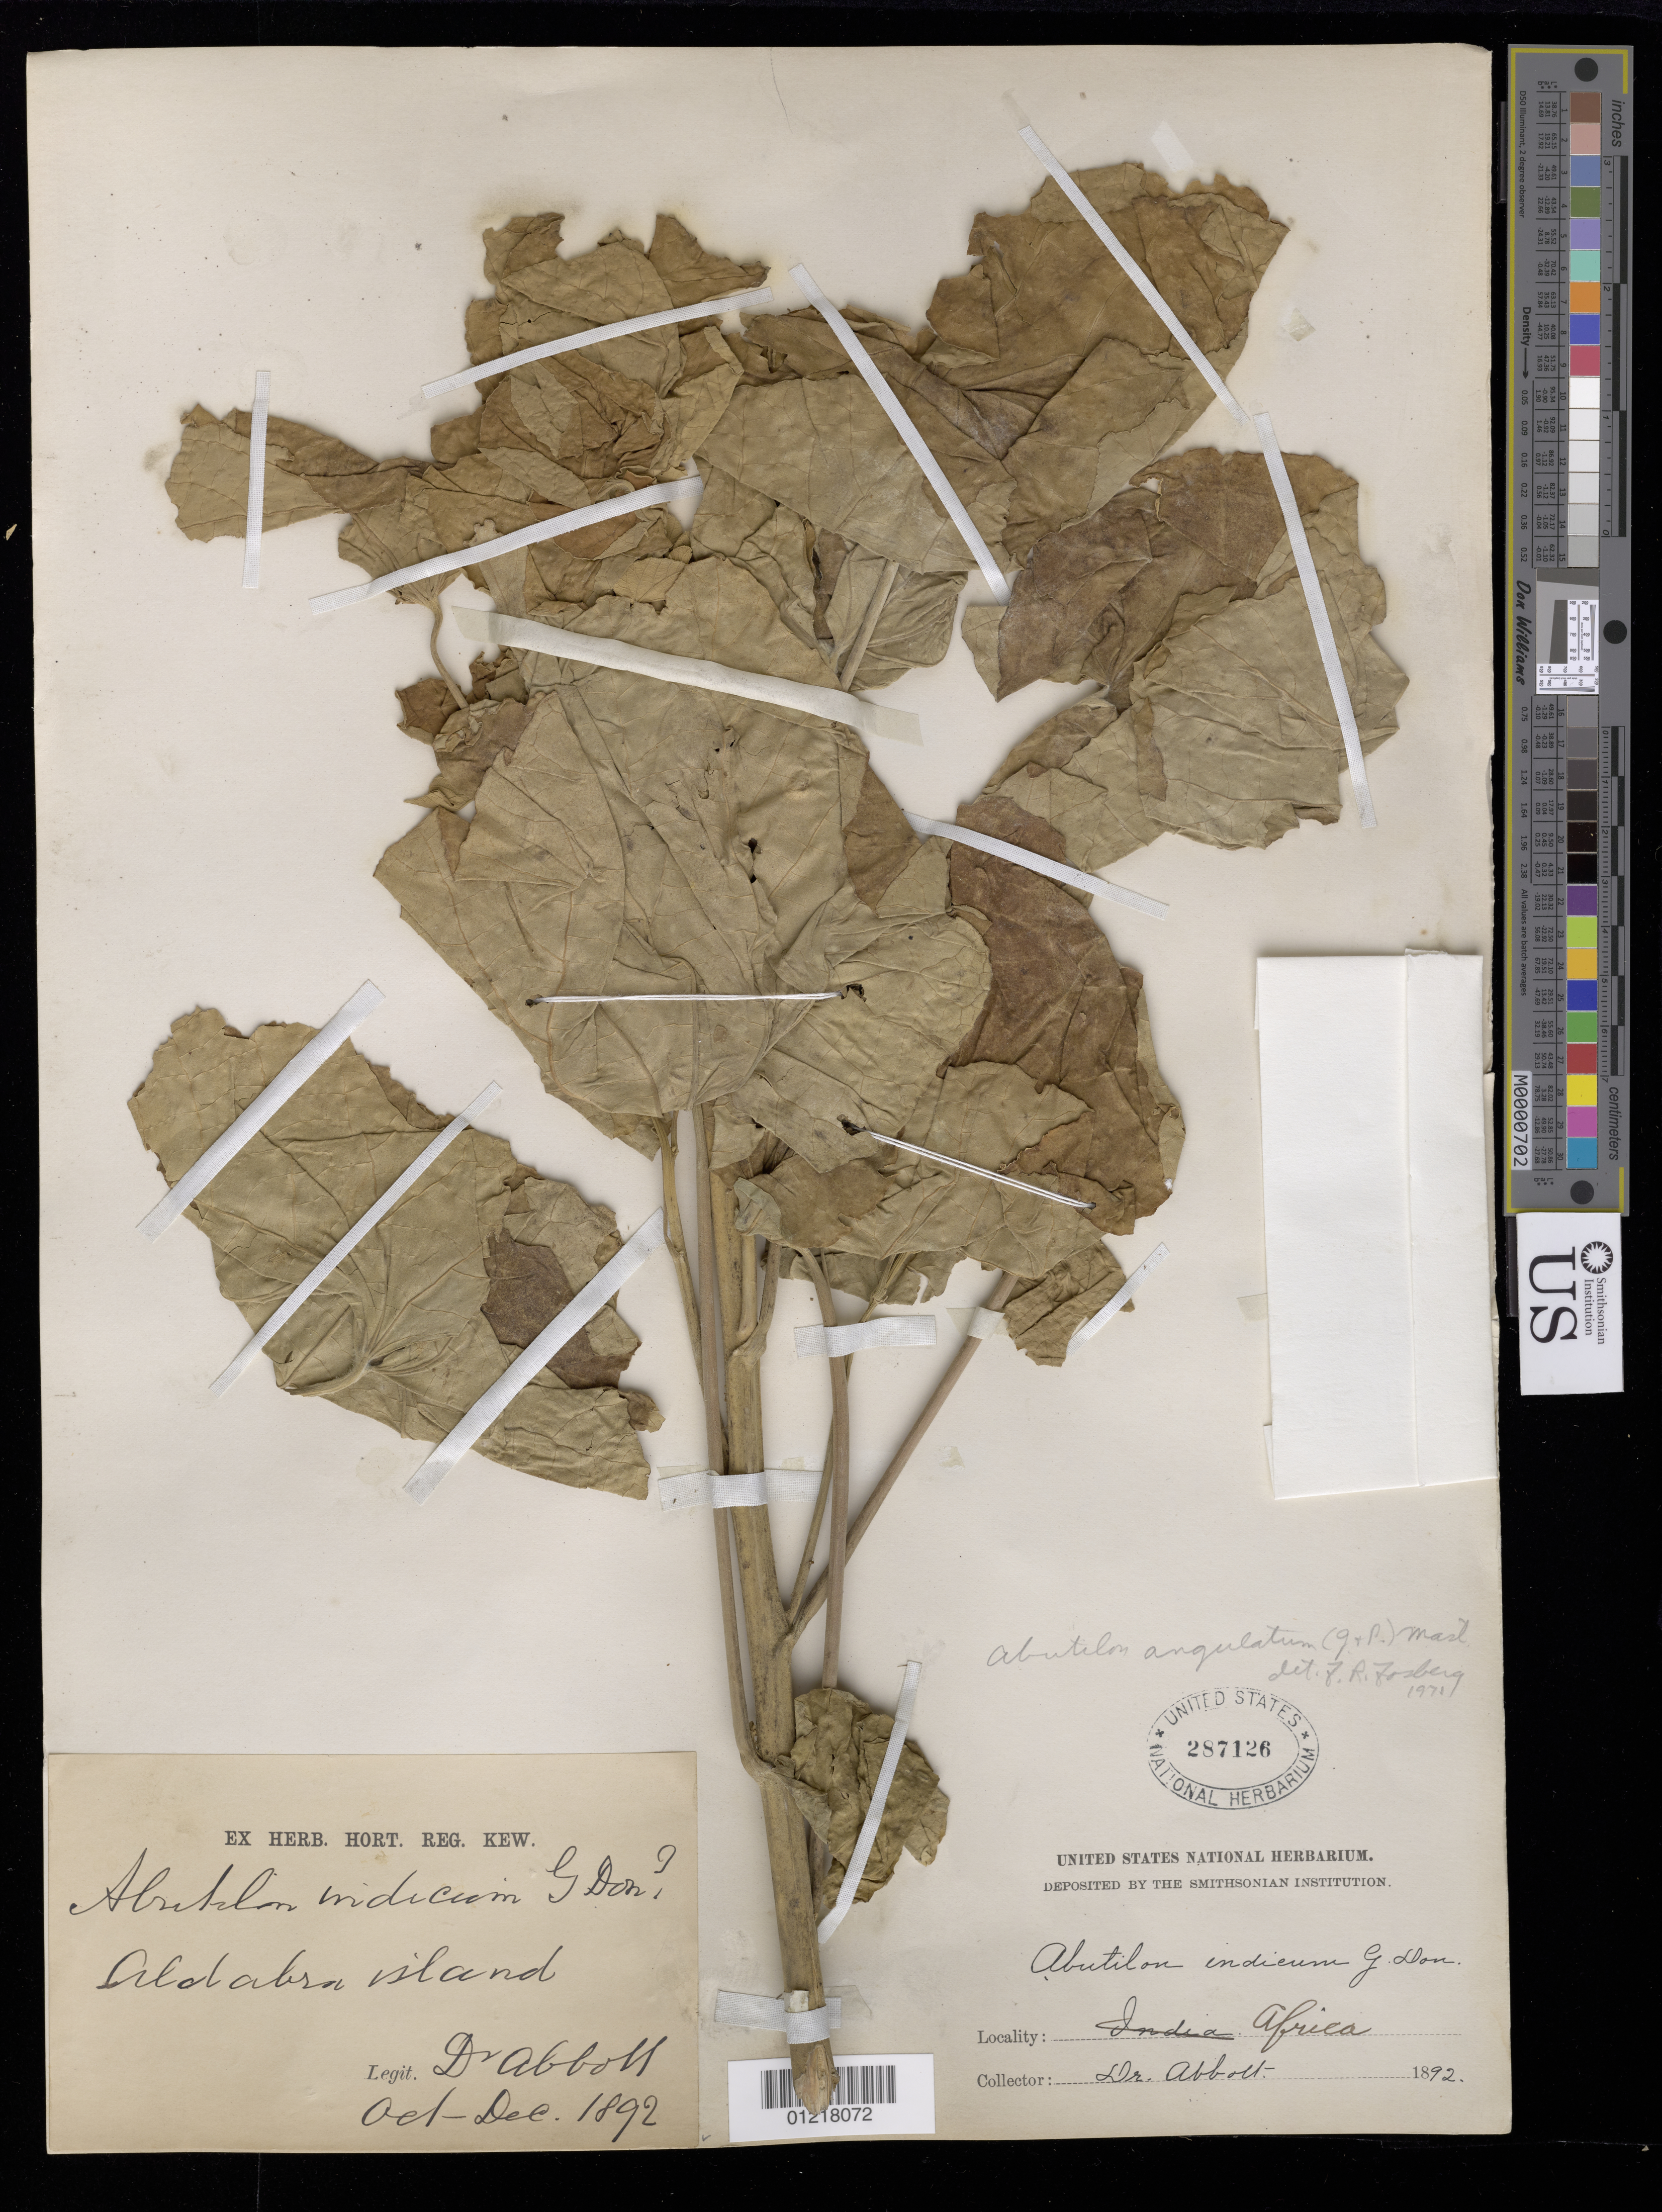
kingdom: Plantae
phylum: Tracheophyta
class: Magnoliopsida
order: Malvales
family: Malvaceae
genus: Abutilon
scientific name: Abutilon angulatum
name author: (Guill. & Perr.) Mast.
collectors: -- Abbott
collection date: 1892-10/1892-12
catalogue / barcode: US 287126